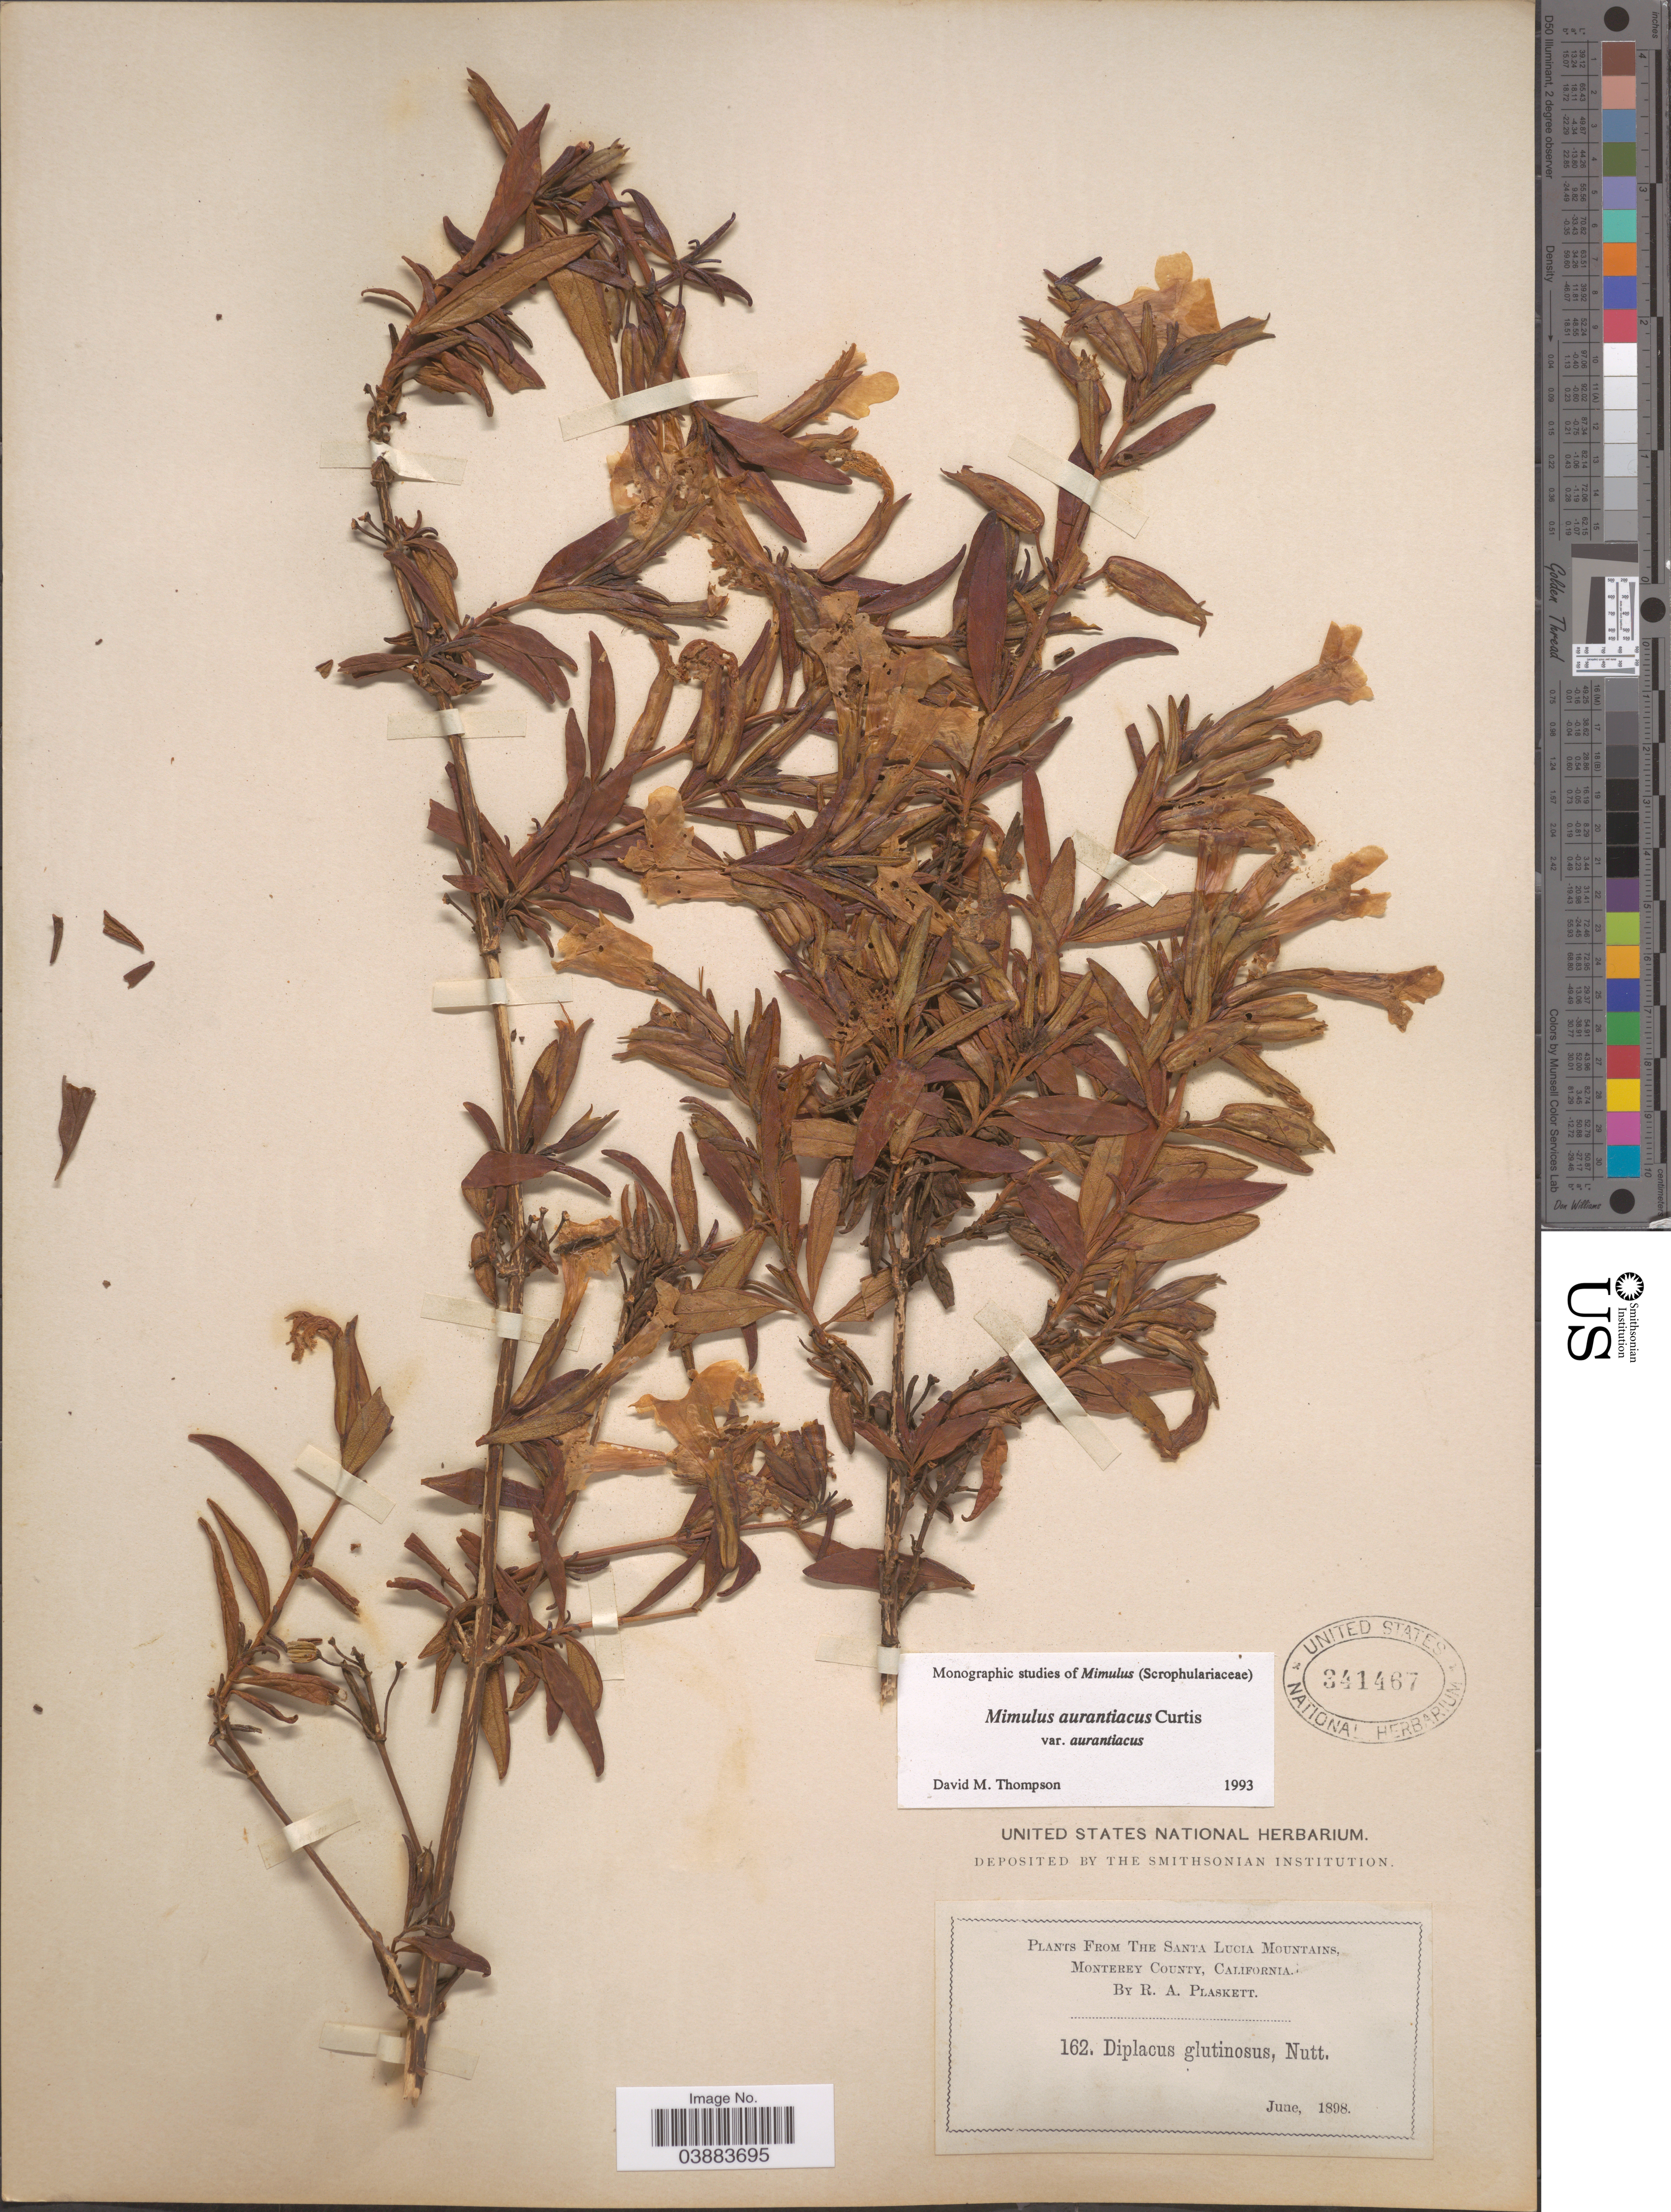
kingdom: Plantae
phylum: Tracheophyta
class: Magnoliopsida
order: Lamiales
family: Phrymaceae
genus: Diplacus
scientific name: Diplacus aurantiacus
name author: (Curtis) Jeps.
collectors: R. Plaskett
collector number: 162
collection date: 1898-06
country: United States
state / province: California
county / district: Monterey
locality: Santa Lucia Mountains. Monterey County.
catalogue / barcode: US 341467